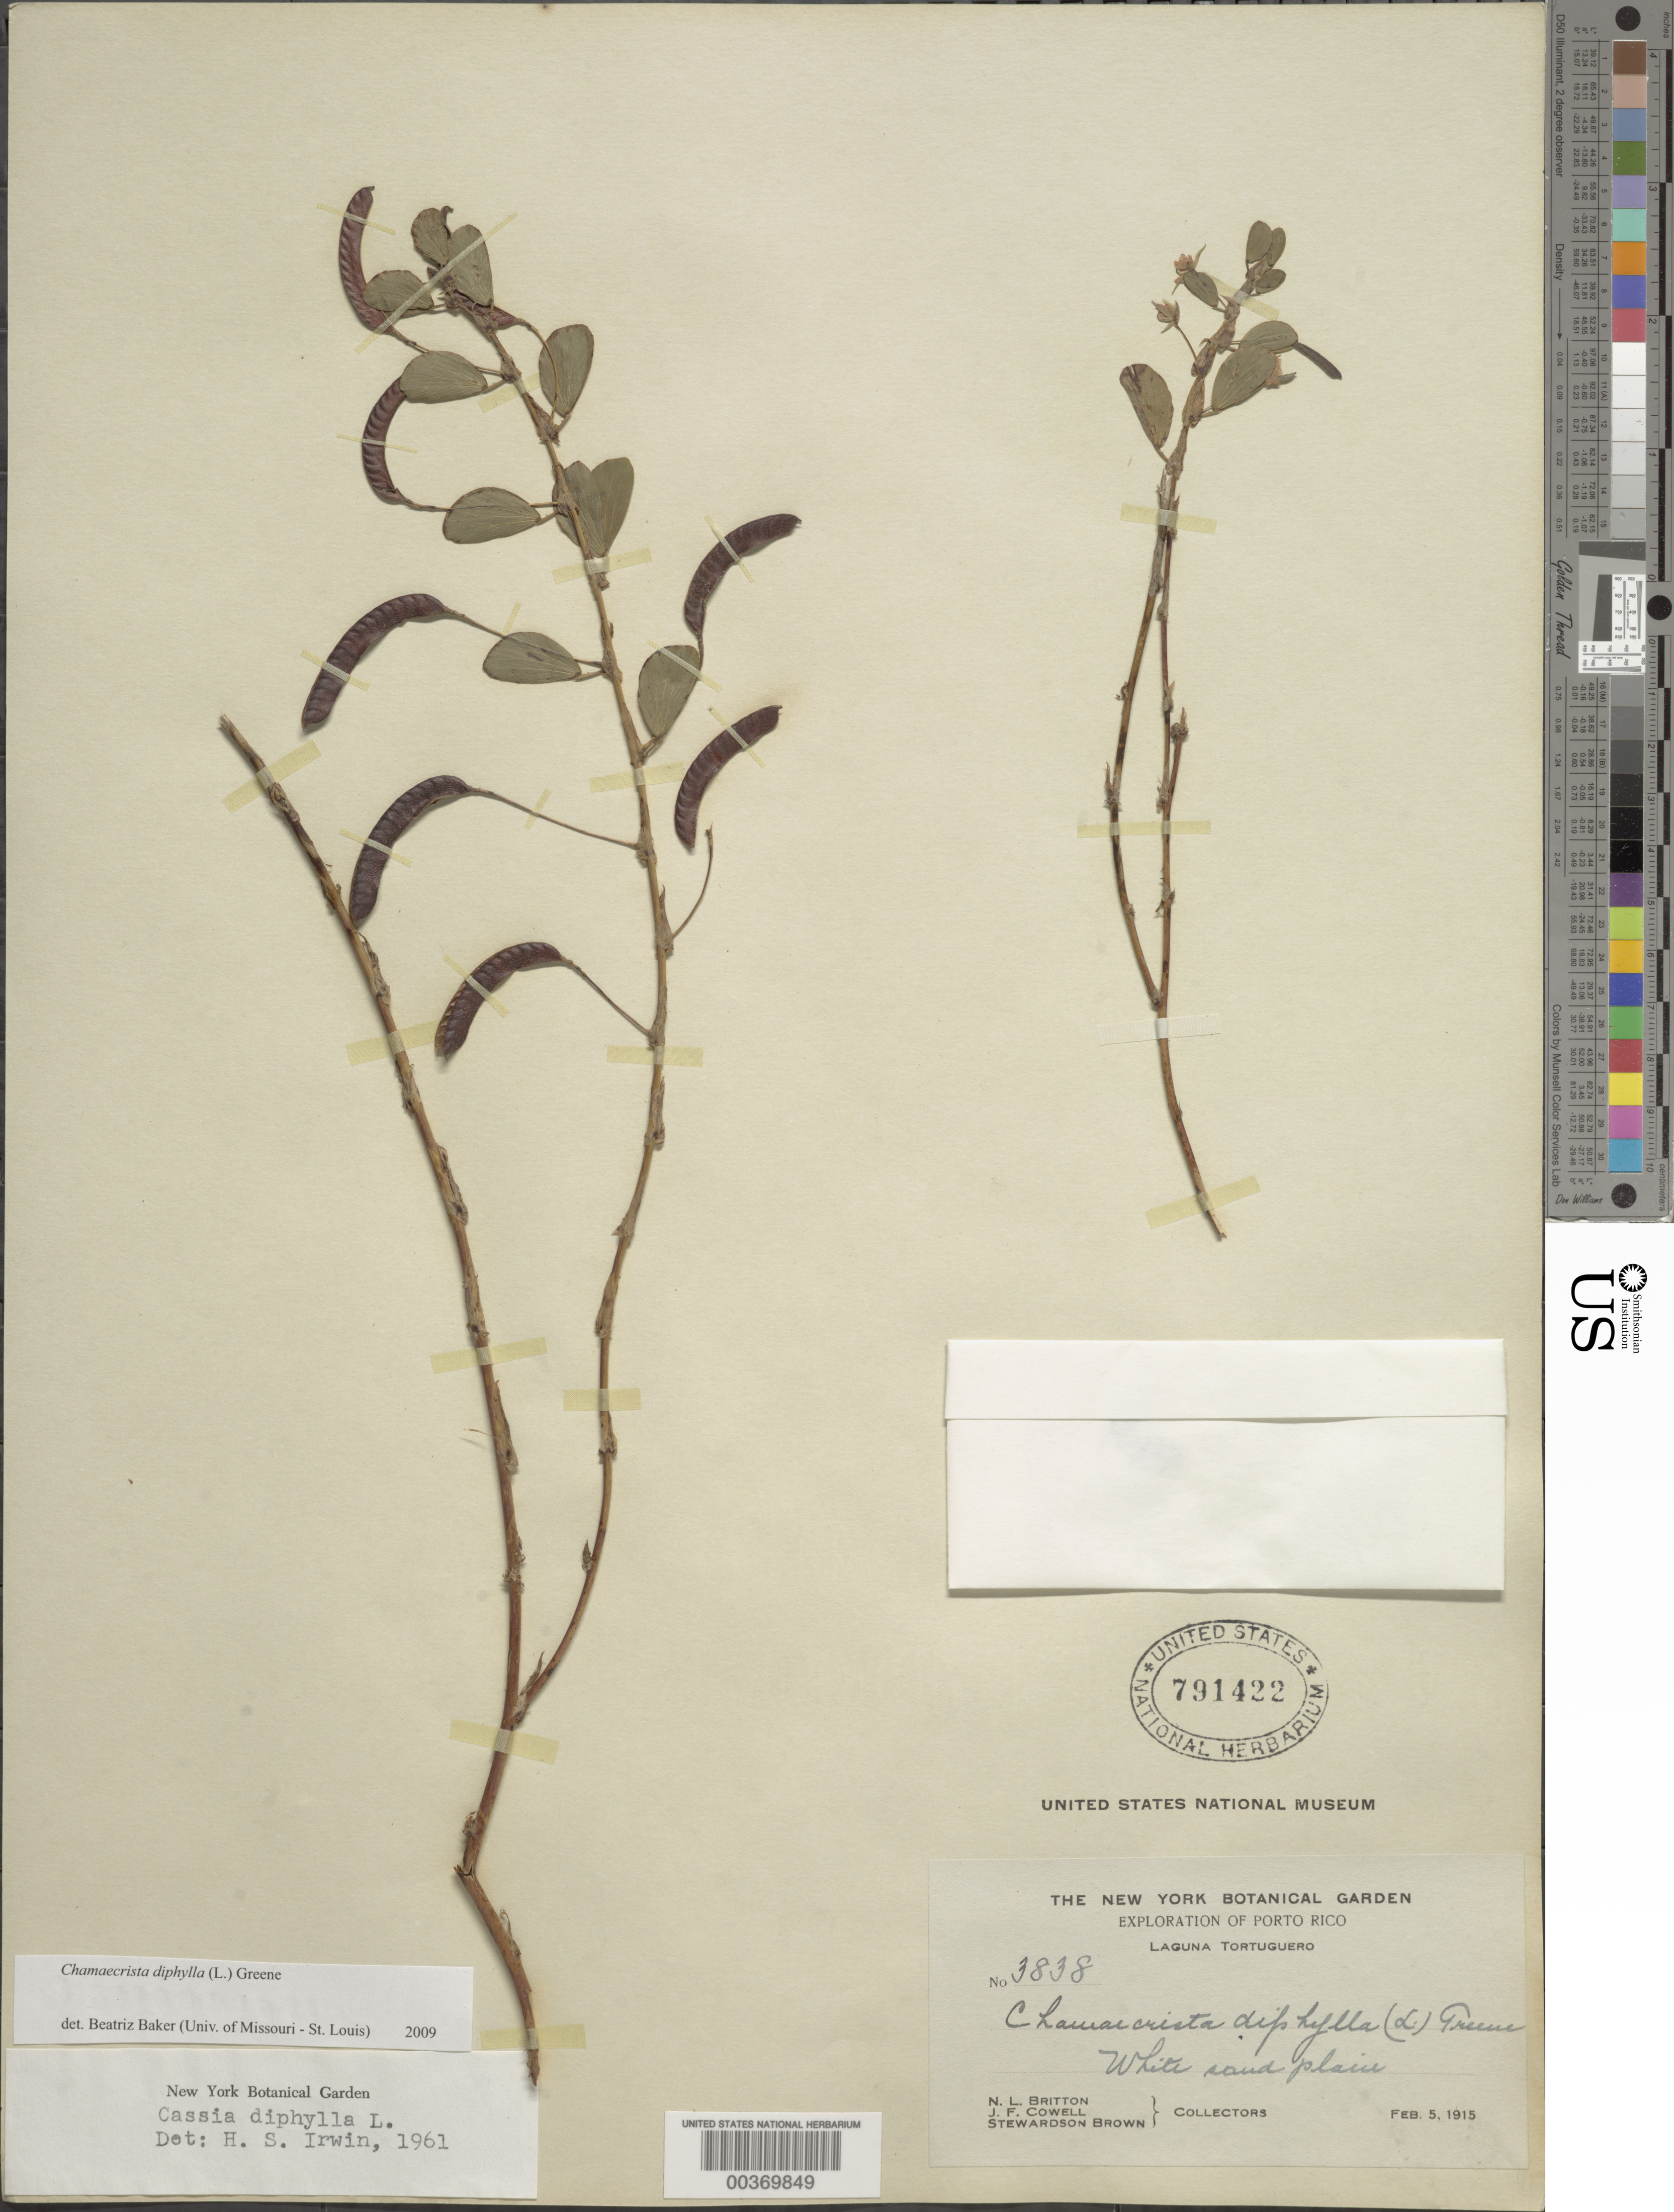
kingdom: Plantae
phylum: Tracheophyta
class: Magnoliopsida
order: Fabales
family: Fabaceae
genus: Chamaecrista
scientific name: Chamaecrista diphylla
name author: (L.) Greene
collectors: N. Britton, J. F. Cowell & S. Brown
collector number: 3838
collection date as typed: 03 Feb 1915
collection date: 1915-02-03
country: Puerto Rico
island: Greater Antilles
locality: Laguna Tortuguero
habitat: White sand plain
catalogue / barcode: US 791422